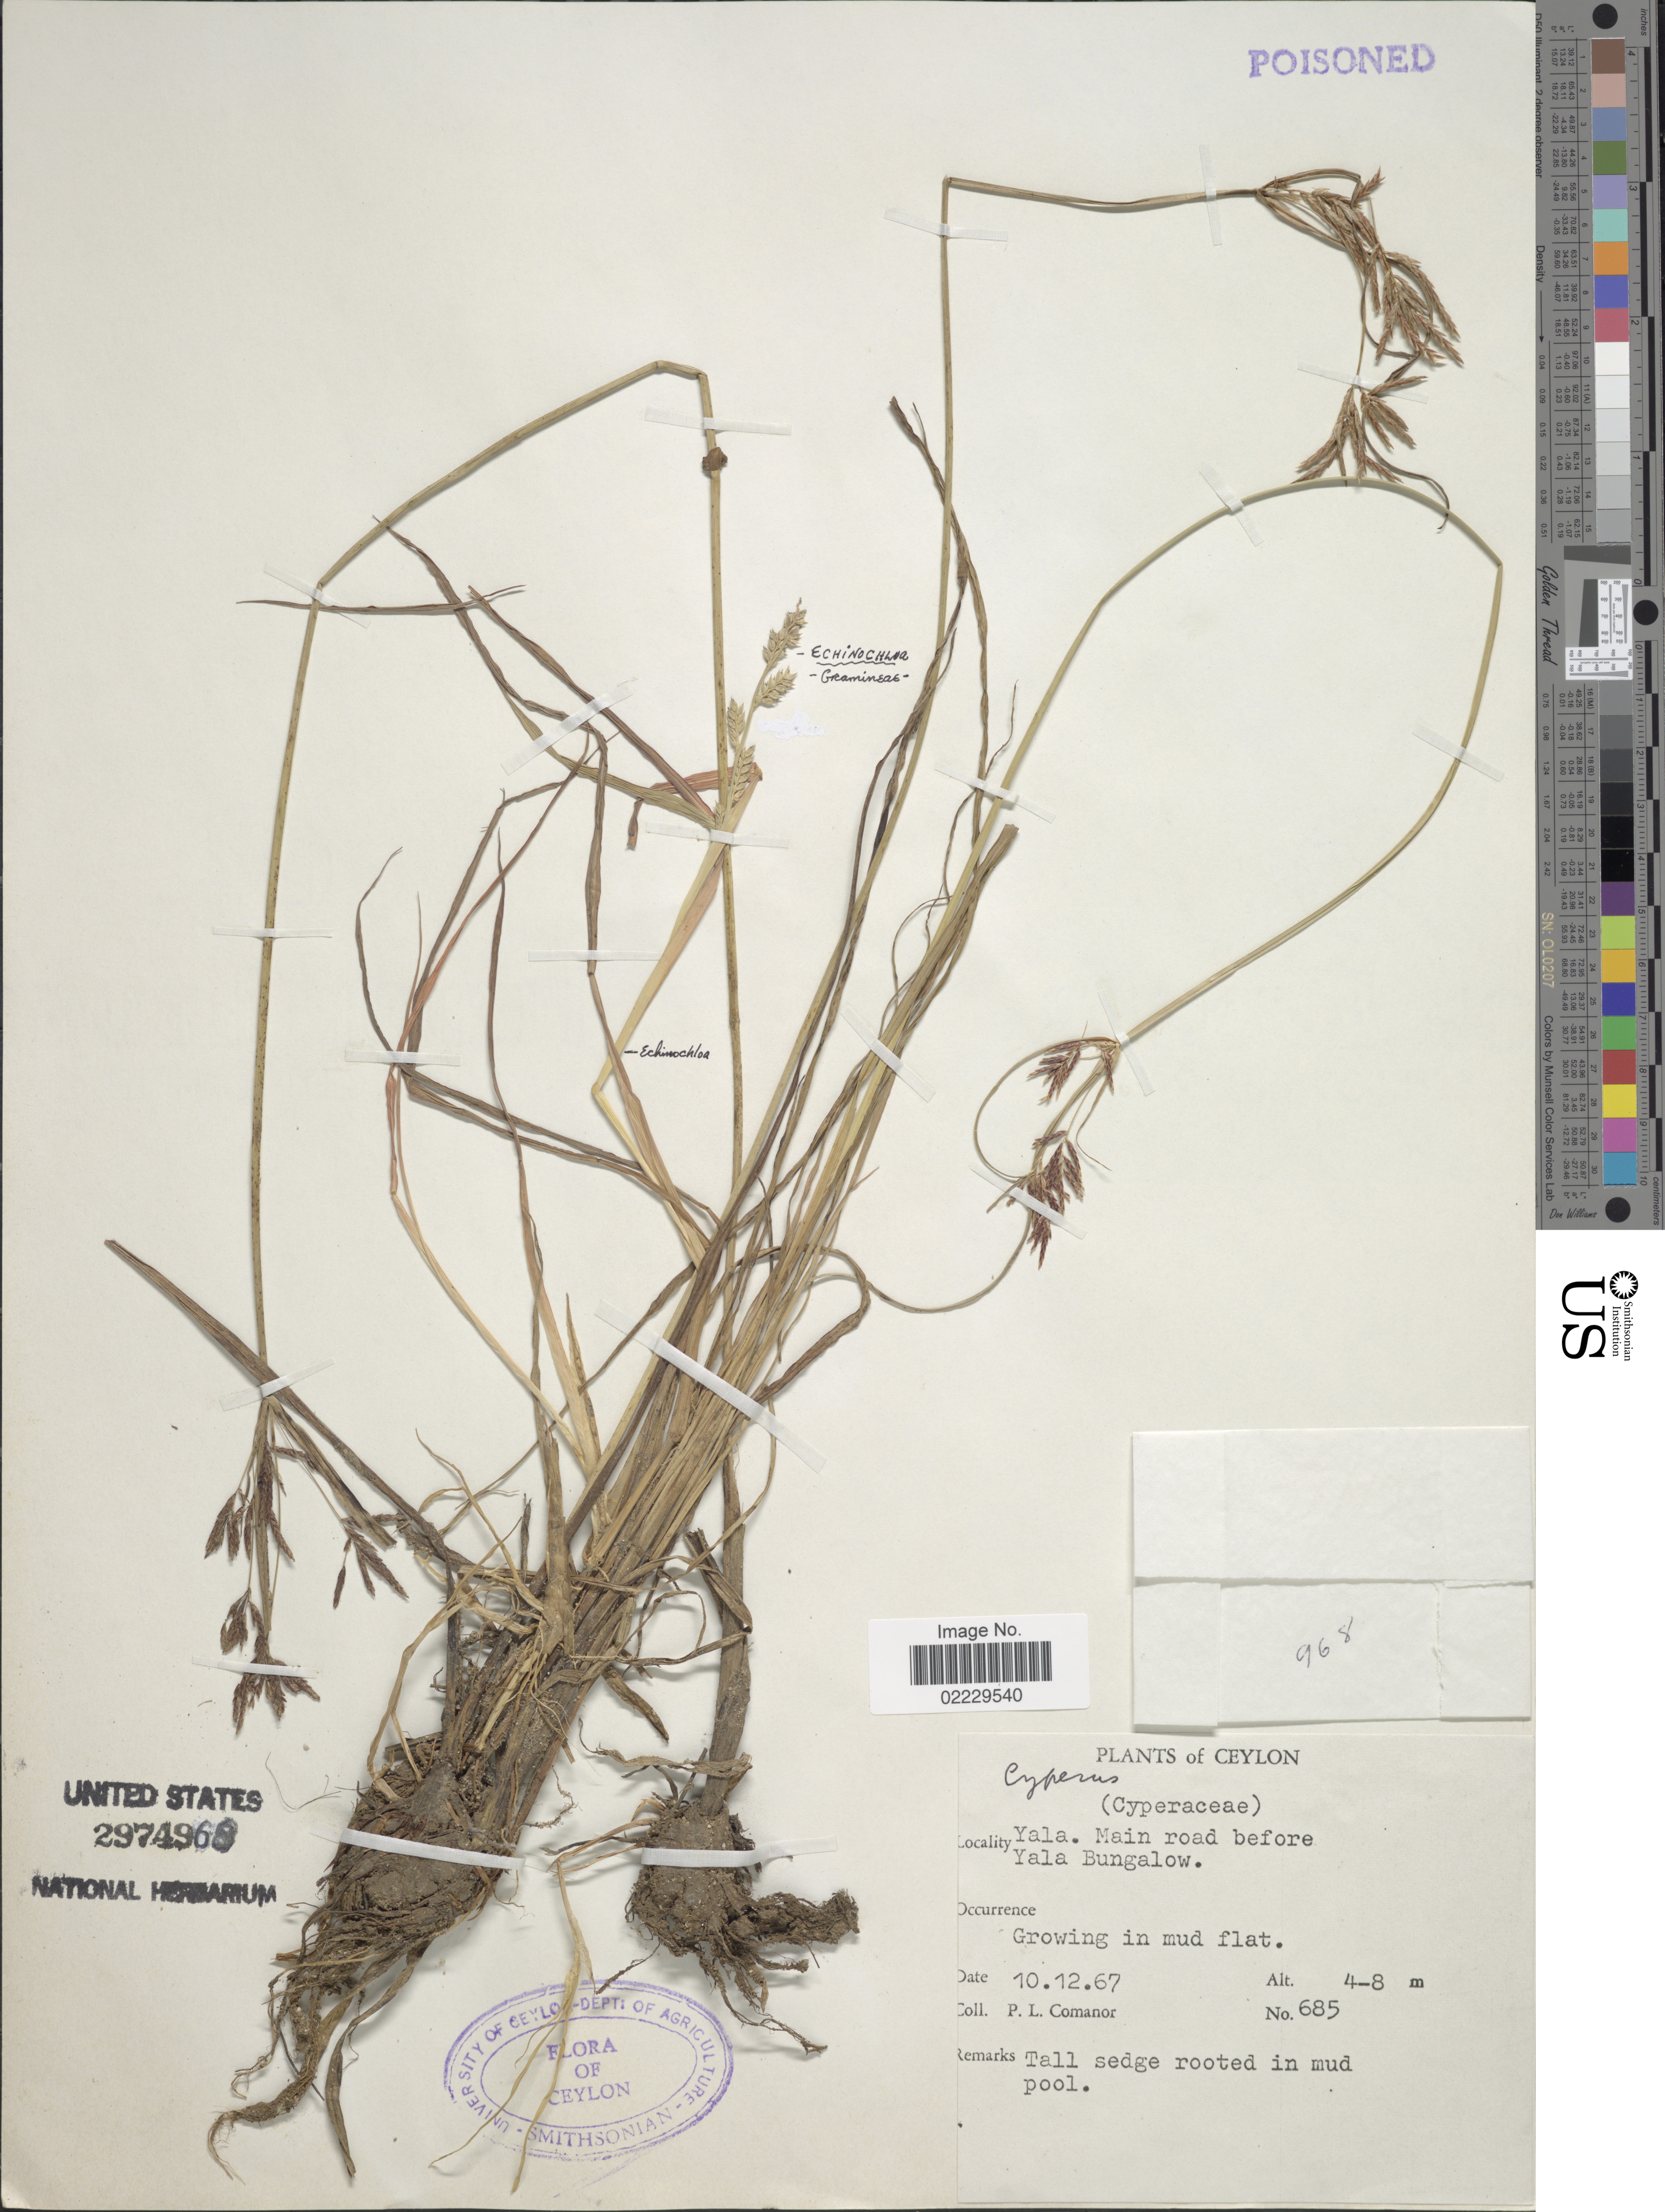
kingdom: Plantae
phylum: Tracheophyta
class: Liliopsida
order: Poales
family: Cyperaceae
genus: Cyperus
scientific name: Cyperus bifax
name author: C.B. Clarke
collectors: P. Comanor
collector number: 685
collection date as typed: Transcribed d/m/y: 10/12/67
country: Sri Lanka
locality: Ceylon, Yala. Main road before Yala Bungalow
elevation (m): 4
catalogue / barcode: US 2974968